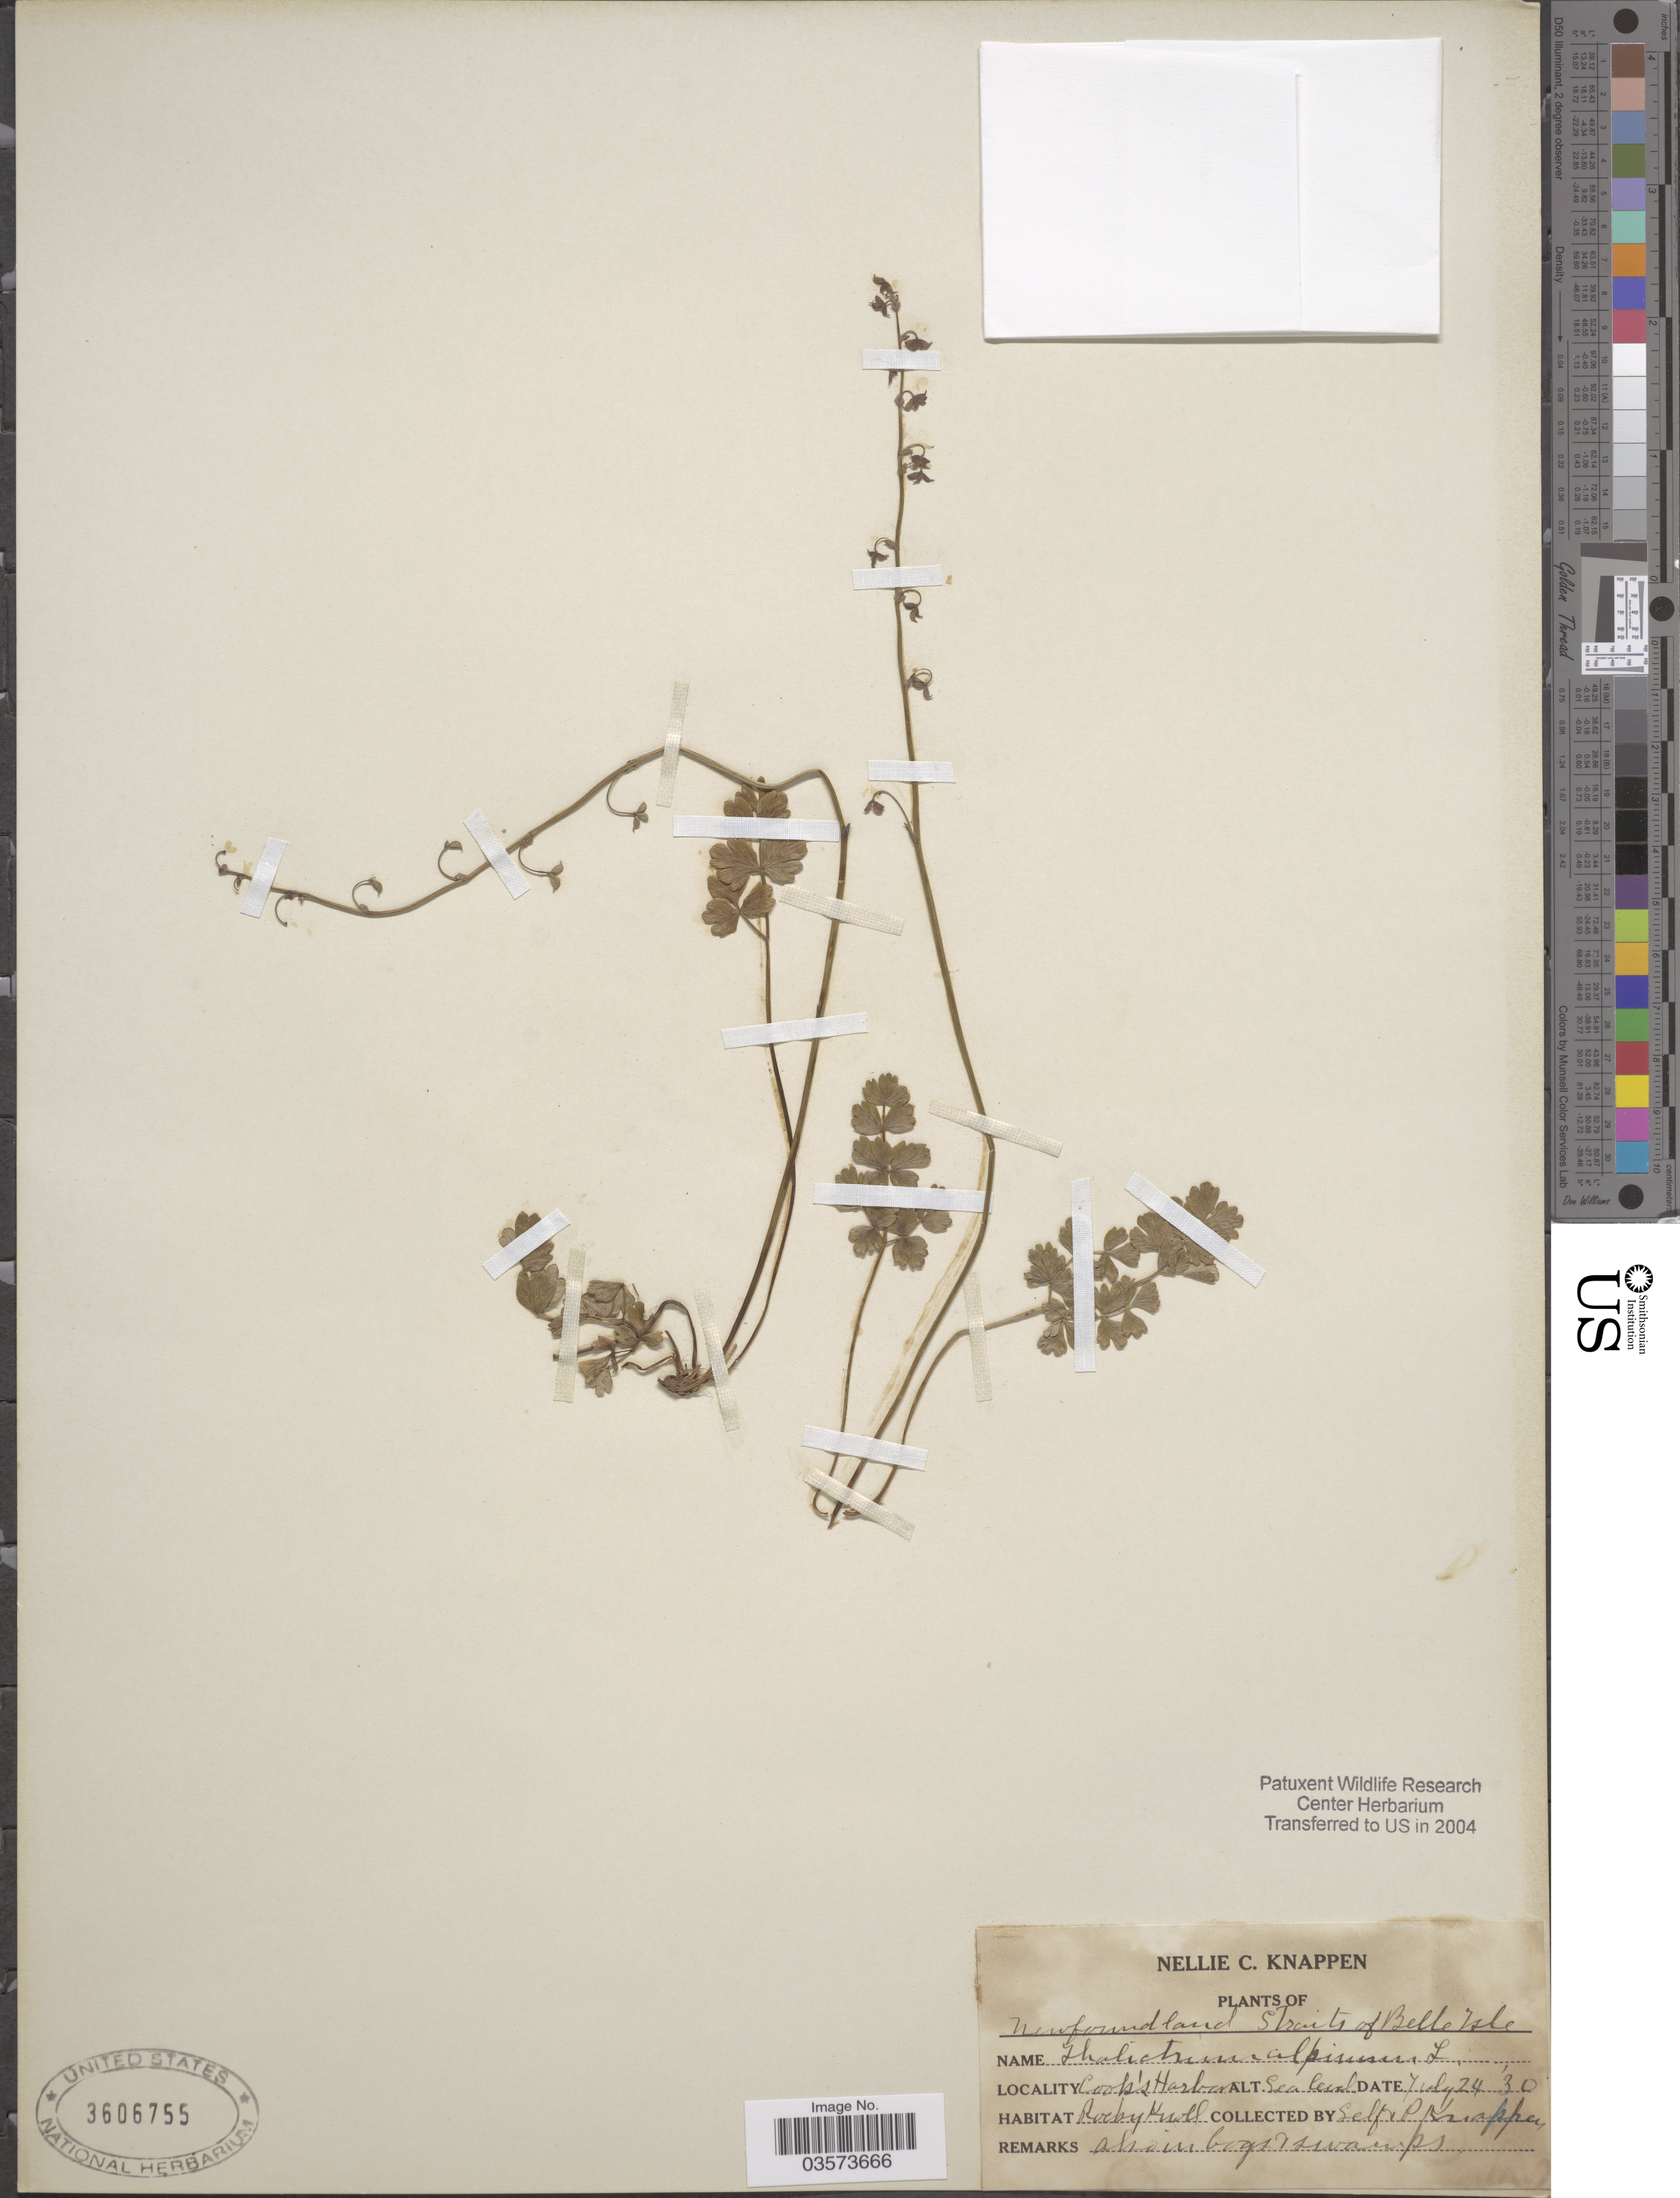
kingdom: Plantae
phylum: Tracheophyta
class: Magnoliopsida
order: Ranunculales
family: Ranunculaceae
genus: Thalictrum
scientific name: Thalictrum alpinum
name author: L.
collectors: N. Knappen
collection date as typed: Transcribed d/m/y: 24/7/30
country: Canada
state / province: Newfoundland and Labrador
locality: Straits of Belle Isle. Cook's Harbor.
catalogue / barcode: US 3606755